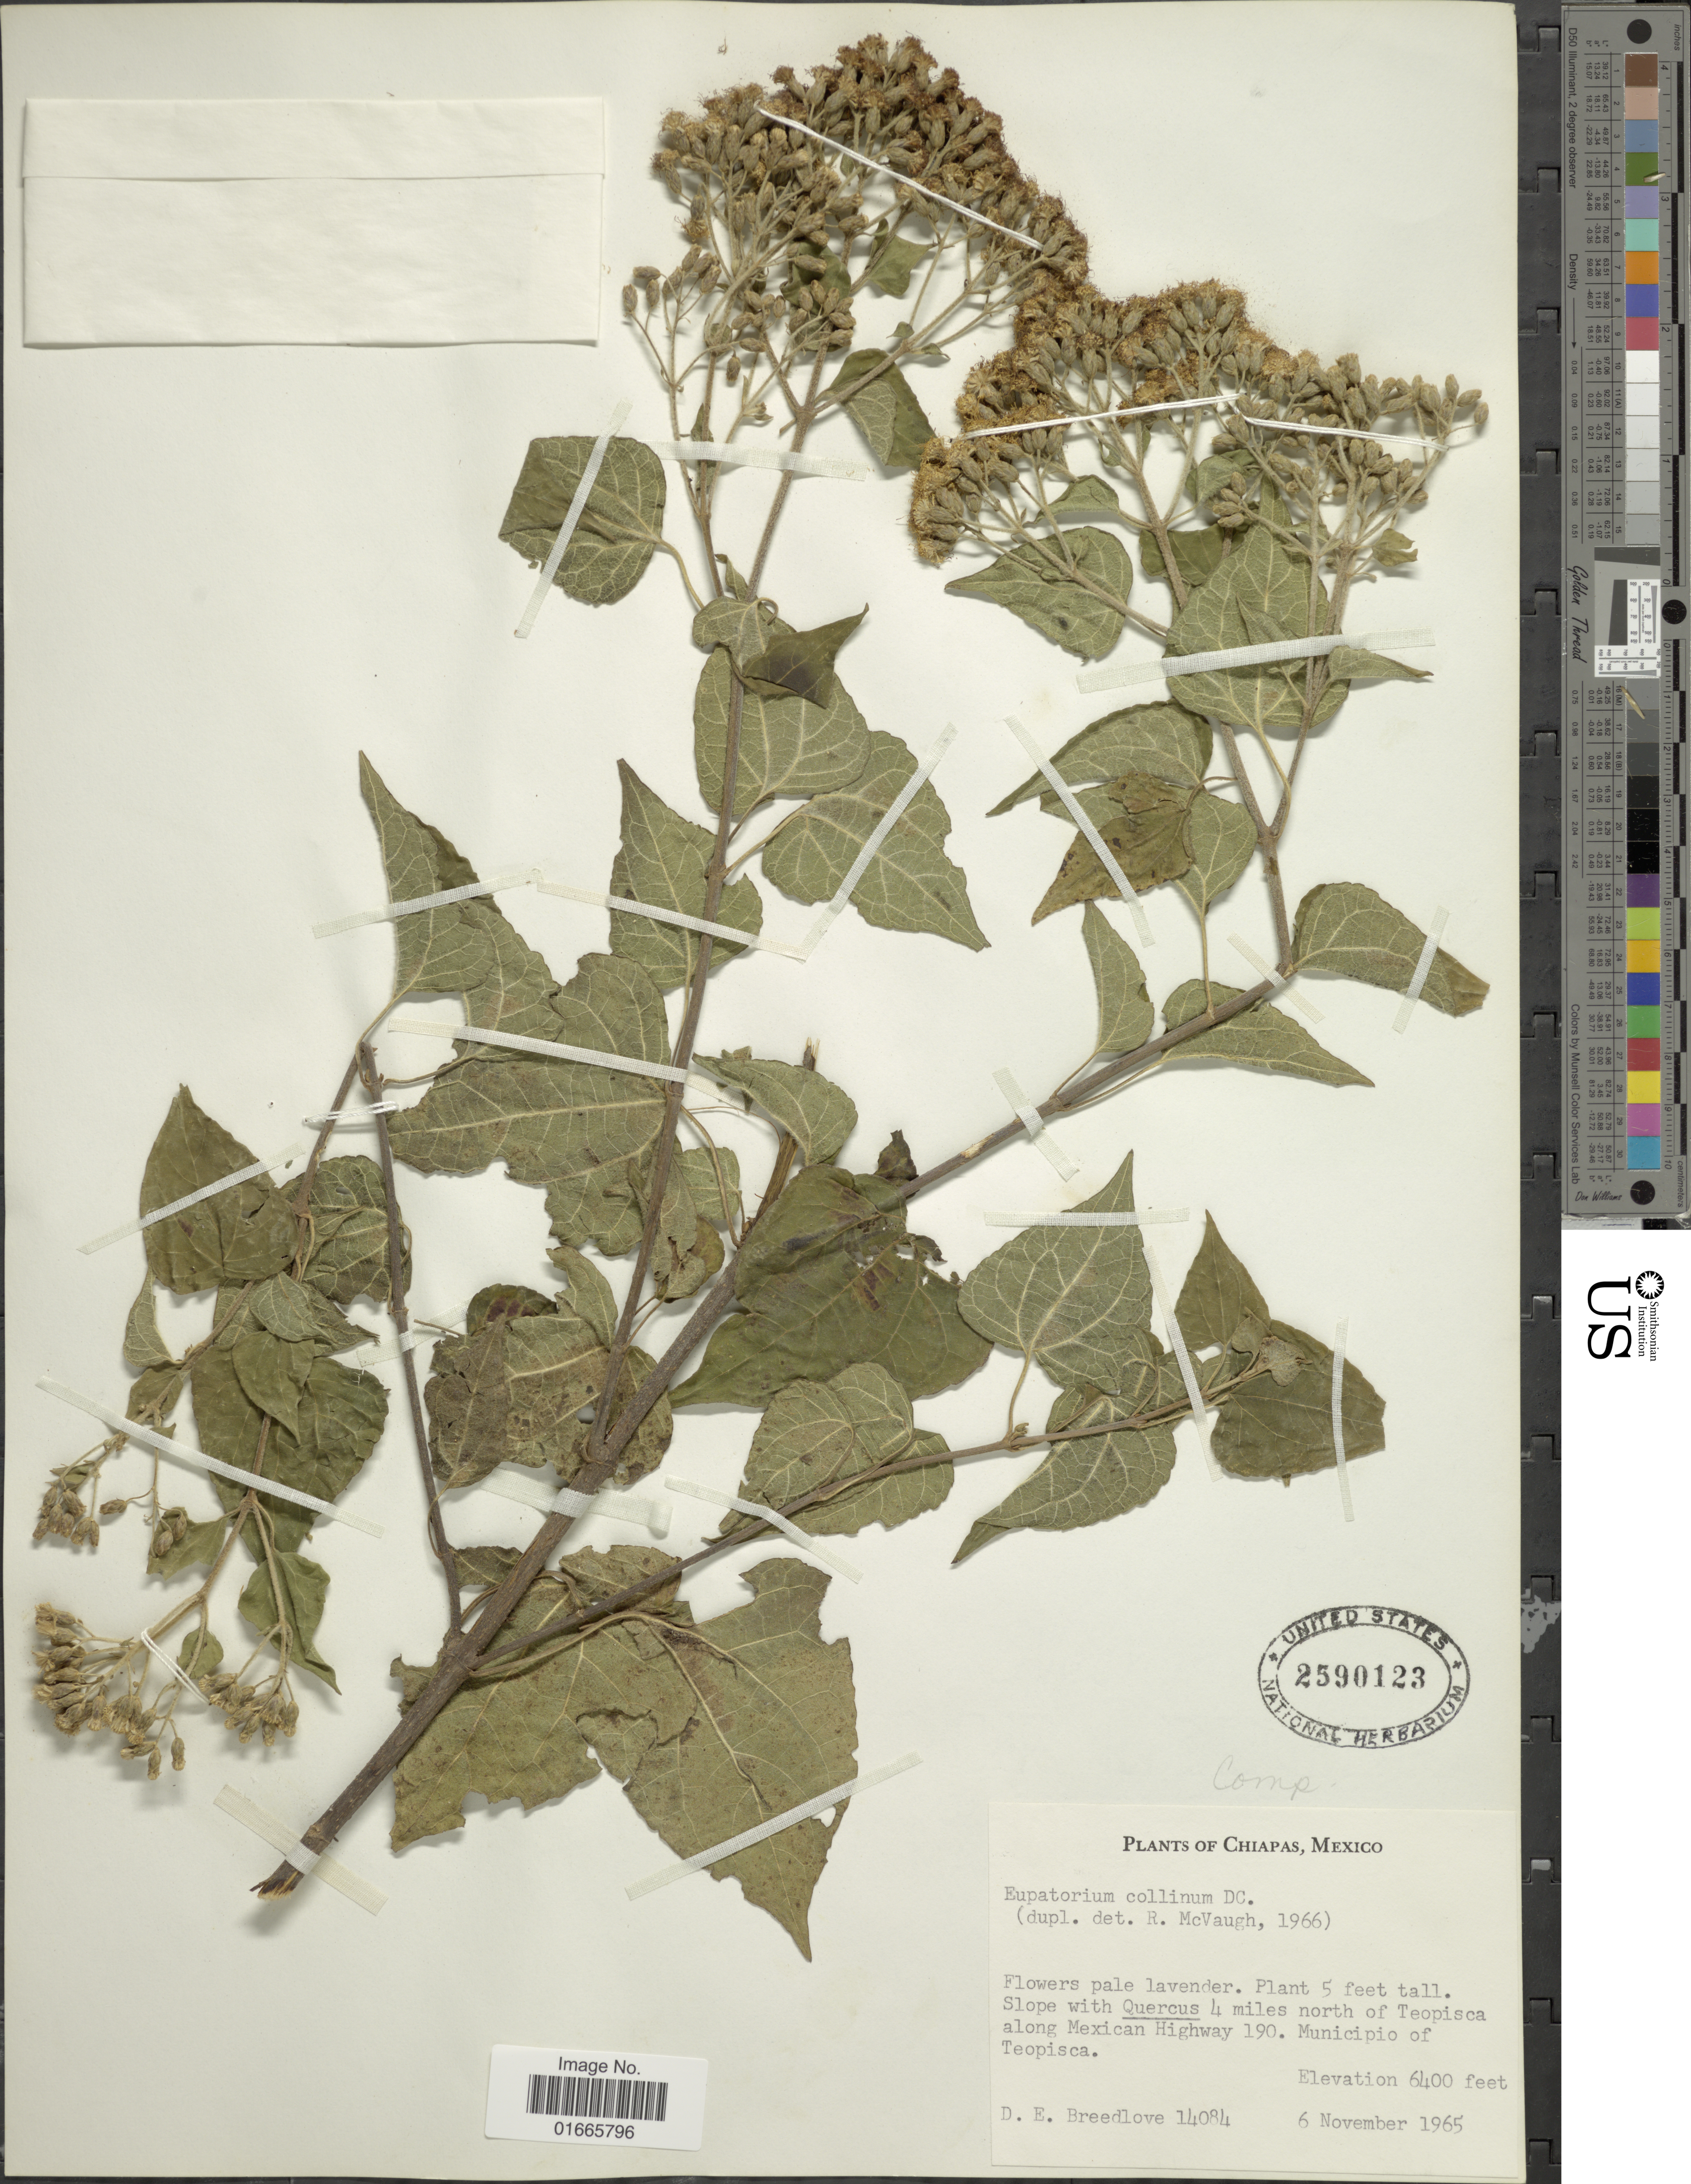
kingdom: Plantae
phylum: Tracheophyta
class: Magnoliopsida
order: Asterales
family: Asteraceae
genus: Chromolaena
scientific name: Chromolaena collina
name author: (DC.) R.M. King & H. Rob.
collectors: D. E. Breedlove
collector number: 14084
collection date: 1965-11-06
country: Mexico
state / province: Chiapas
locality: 4 miles north of Teopisca along Mexican Highway 190, Municipio of Teopisca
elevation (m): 1402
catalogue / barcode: US 2590123